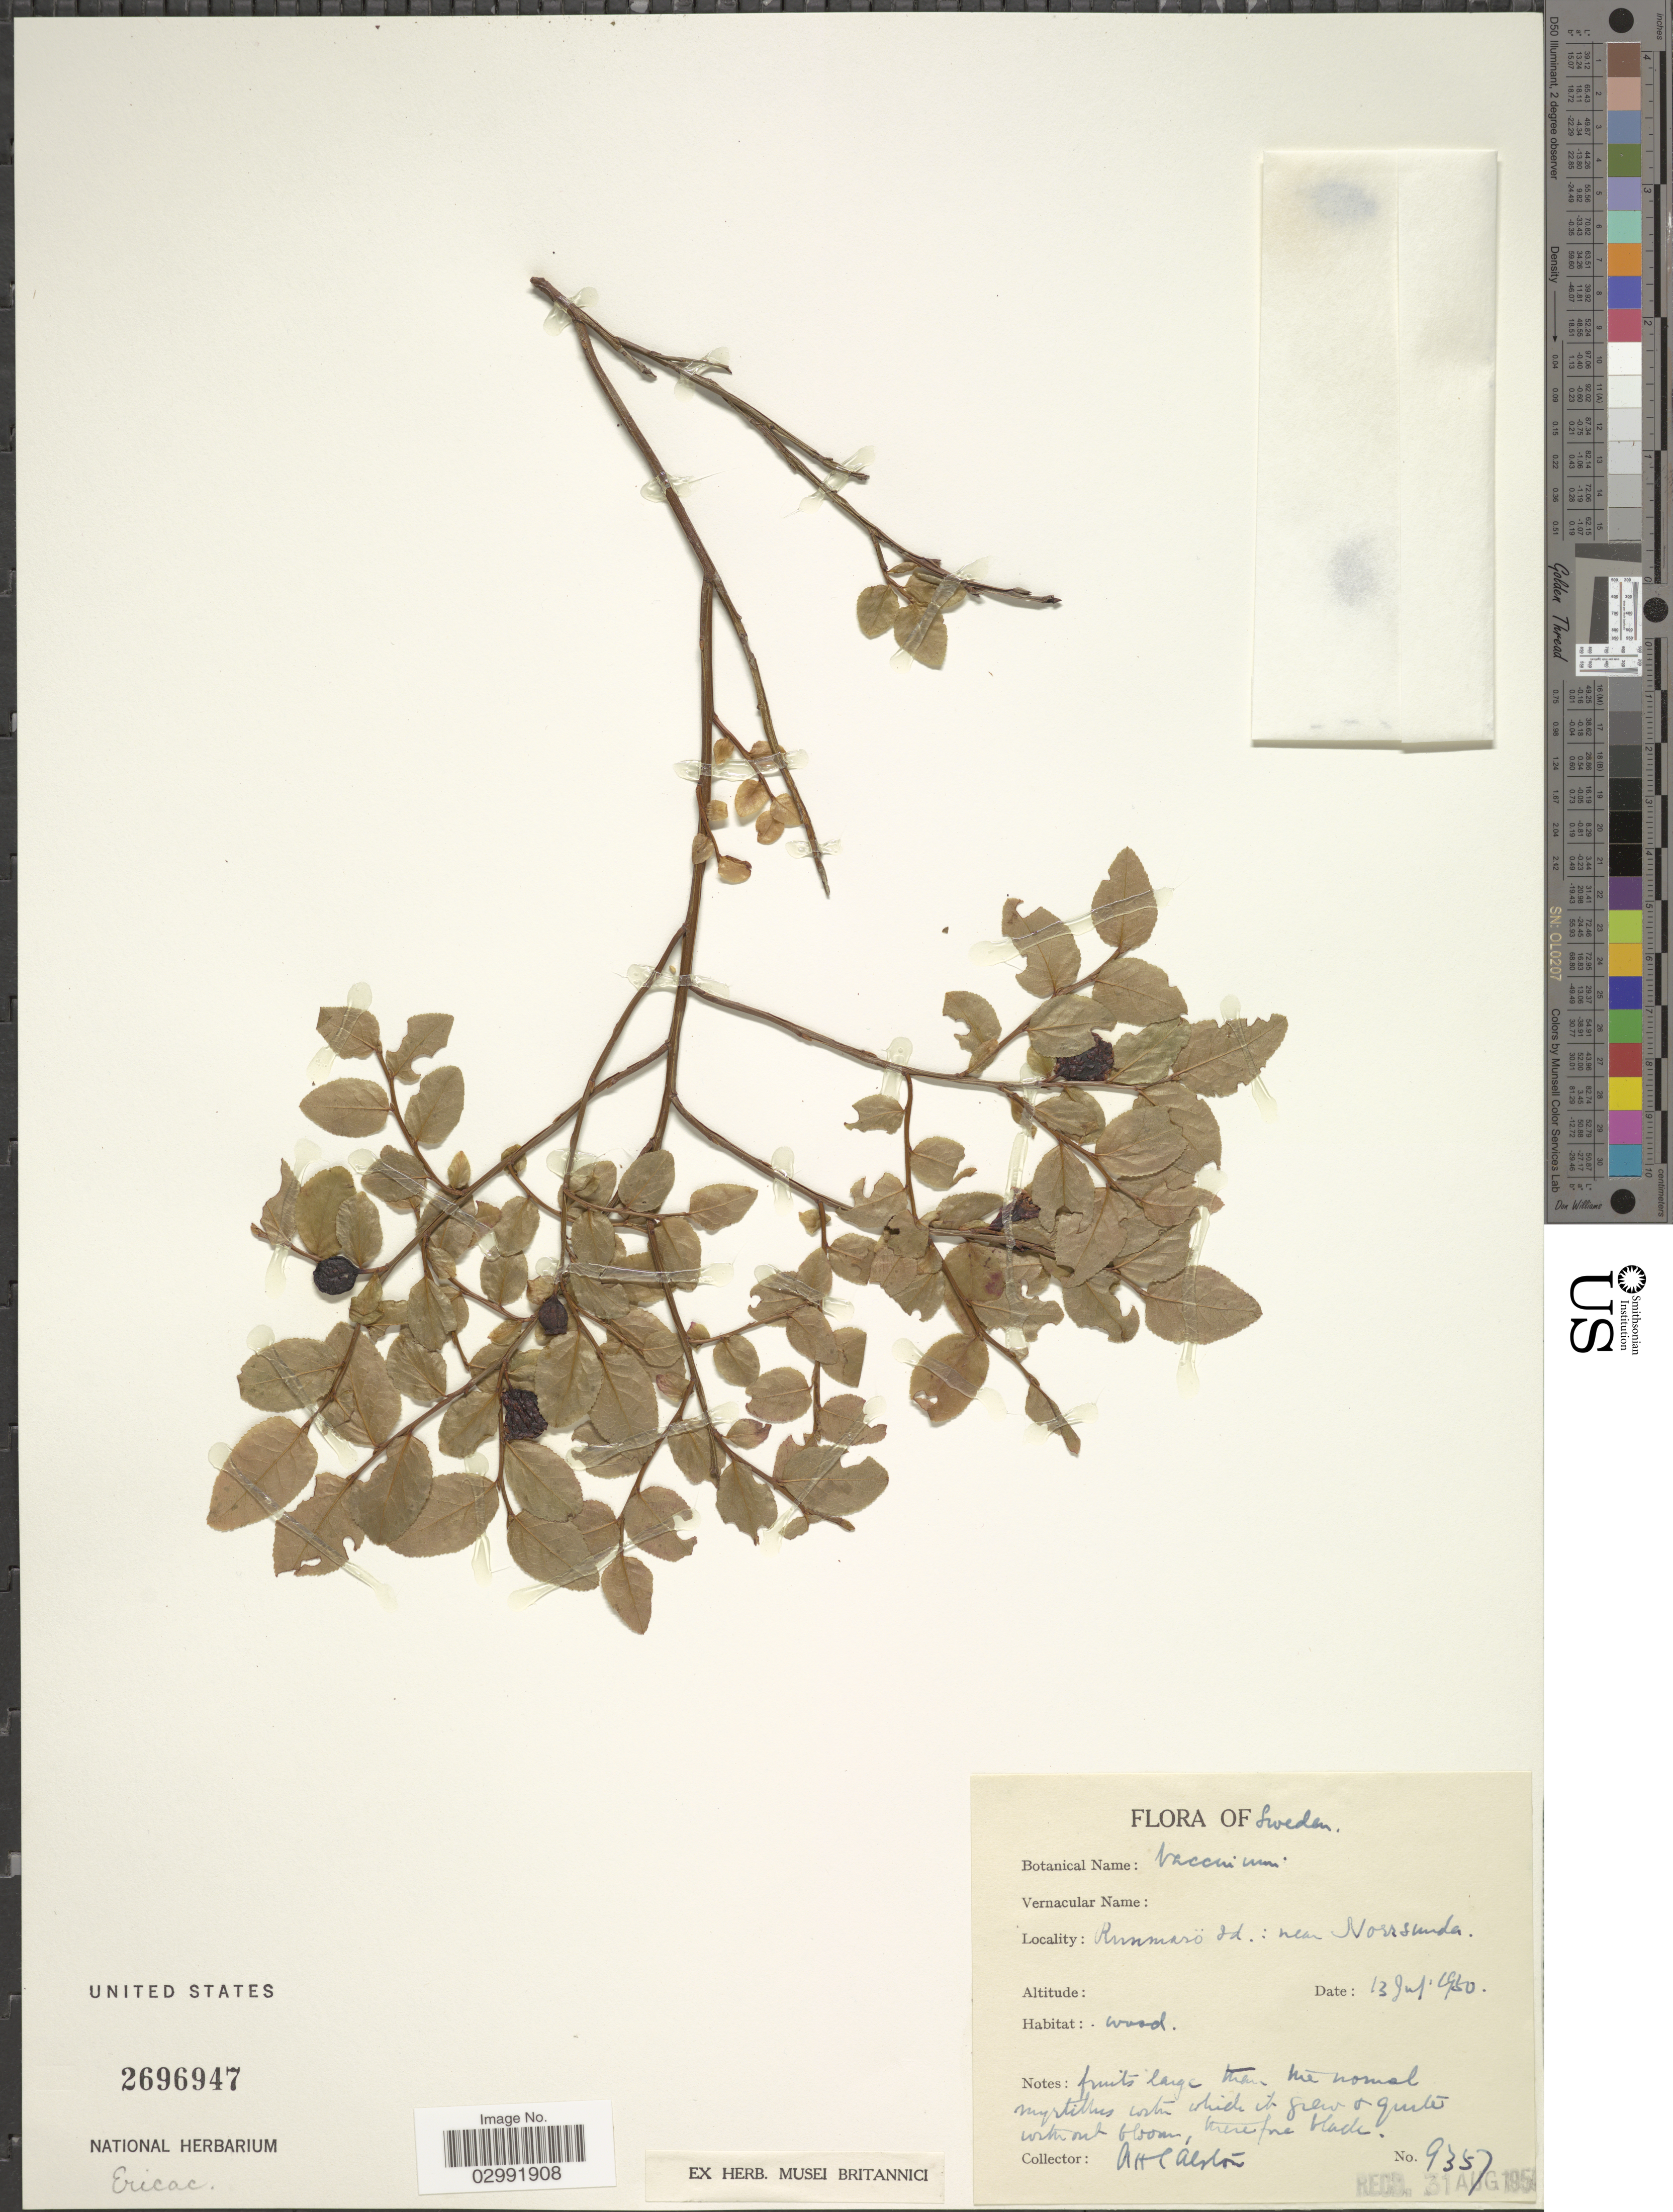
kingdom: Plantae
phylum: Tracheophyta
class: Magnoliopsida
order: Ericales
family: Ericaceae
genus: Vaccinium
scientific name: Vaccinium dentatum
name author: Sm.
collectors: A. H. Alston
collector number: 9357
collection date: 1950-07-13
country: Sweden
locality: Runmarö Id.: near Norrsunda.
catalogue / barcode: US 2696947